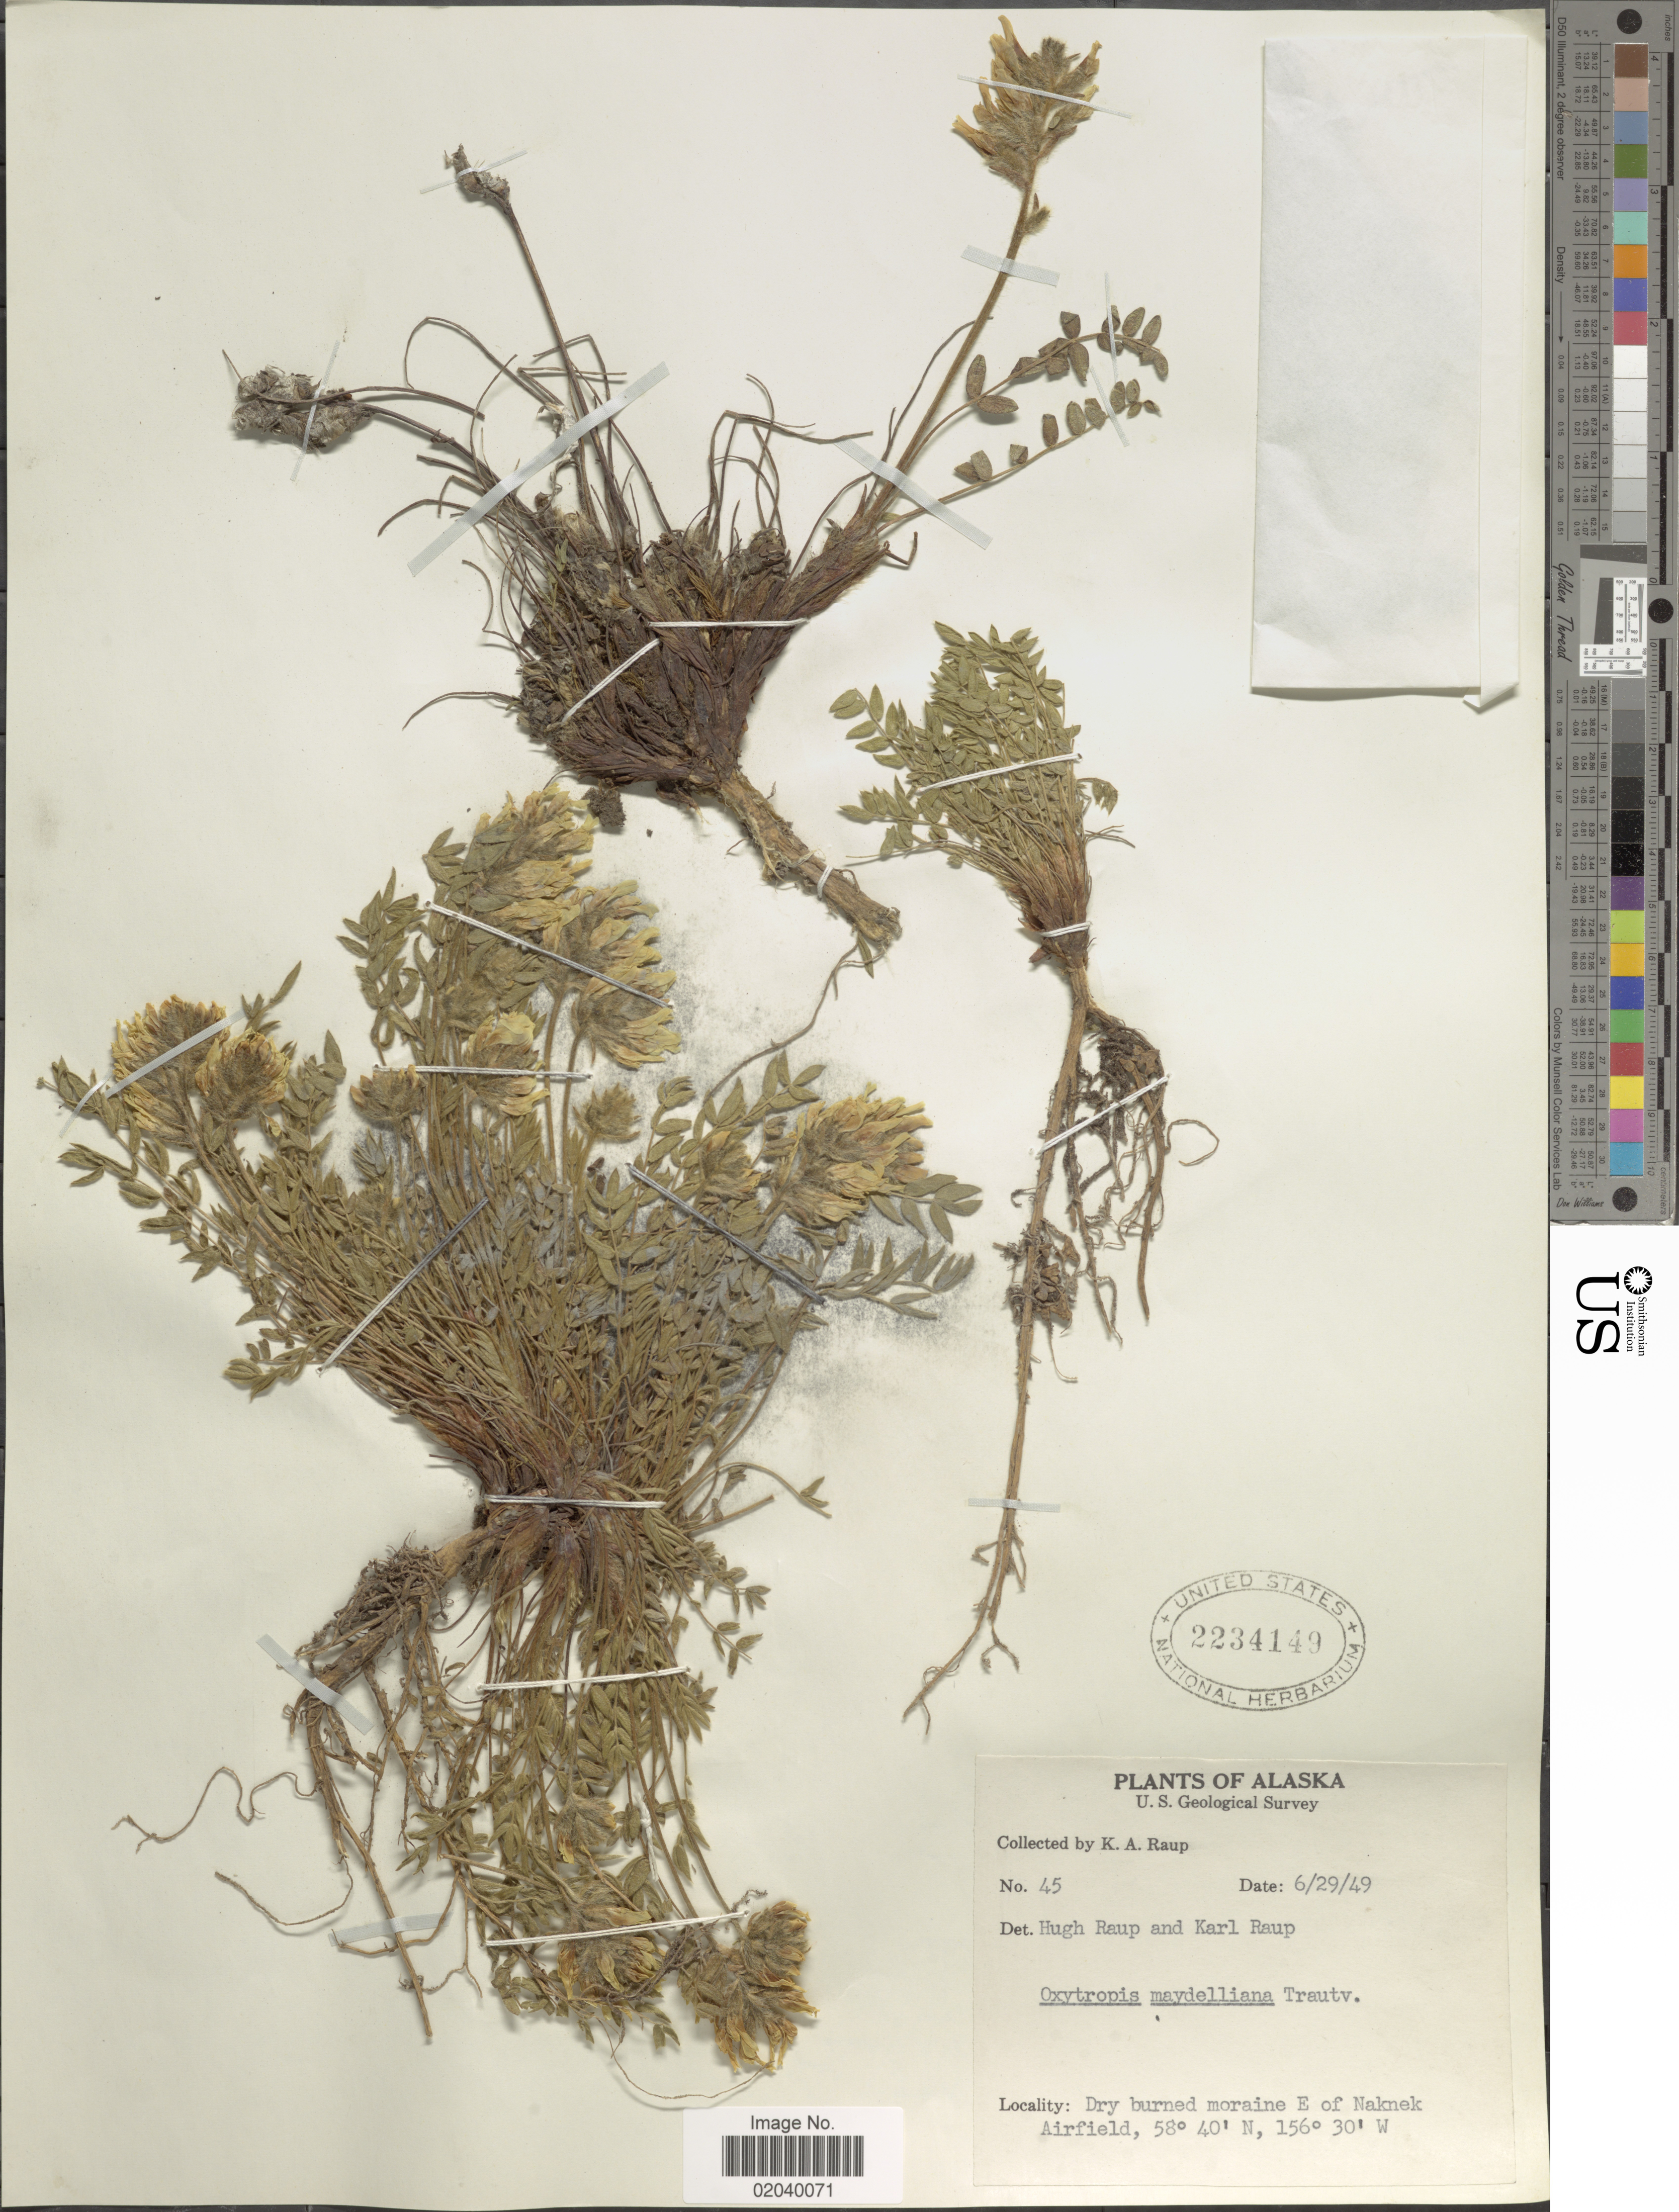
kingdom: Plantae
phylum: Tracheophyta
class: Magnoliopsida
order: Fabales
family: Fabaceae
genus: Oxytropis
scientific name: Oxytropis maydelliana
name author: Trautv.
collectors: K. Raup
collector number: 45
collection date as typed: Transcribed d/m/y: 29/6/49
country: United States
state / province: Alaska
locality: Dry burned moraine E of Naknek Airfield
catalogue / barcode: US 2234149